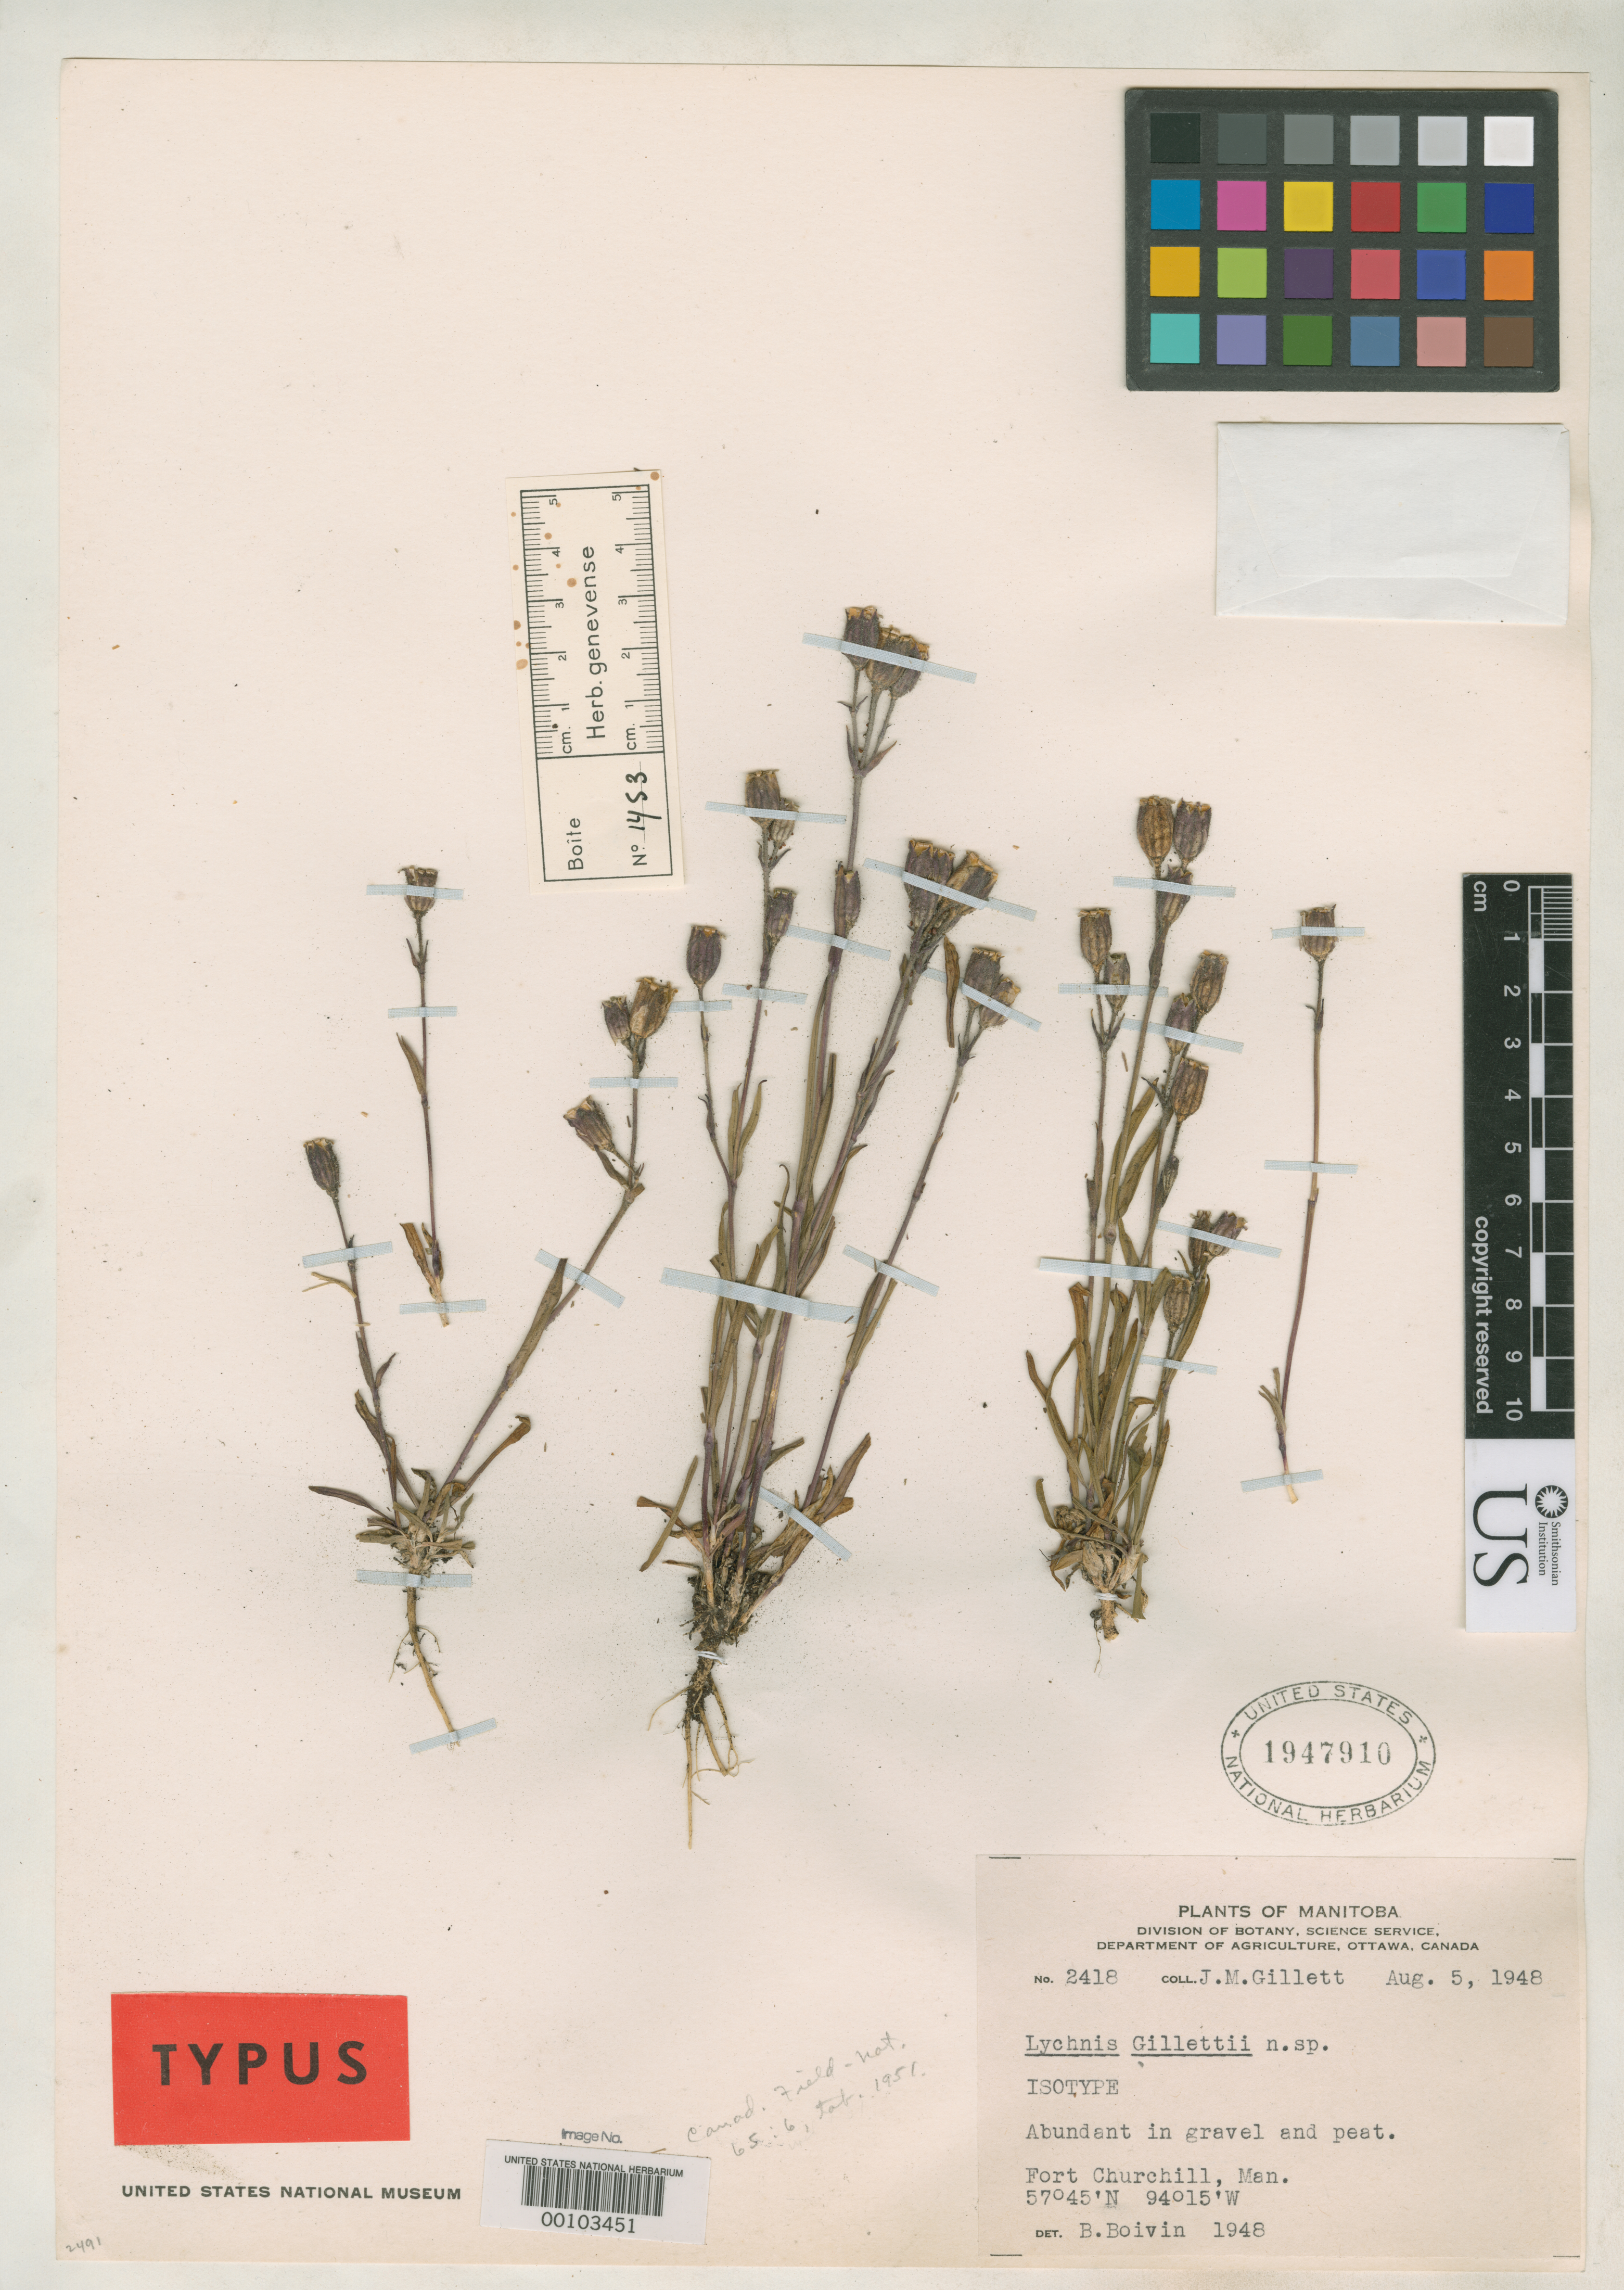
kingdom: Plantae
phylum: Tracheophyta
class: Magnoliopsida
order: Caryophyllales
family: Caryophyllaceae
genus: Lychnis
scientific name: Lychnis gillettii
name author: B. Boivin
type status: Type Collection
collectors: J. Gillett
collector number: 2418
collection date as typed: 05 Aug 1948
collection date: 1948-08-05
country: Canada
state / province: Manitoba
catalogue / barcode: US 1947910